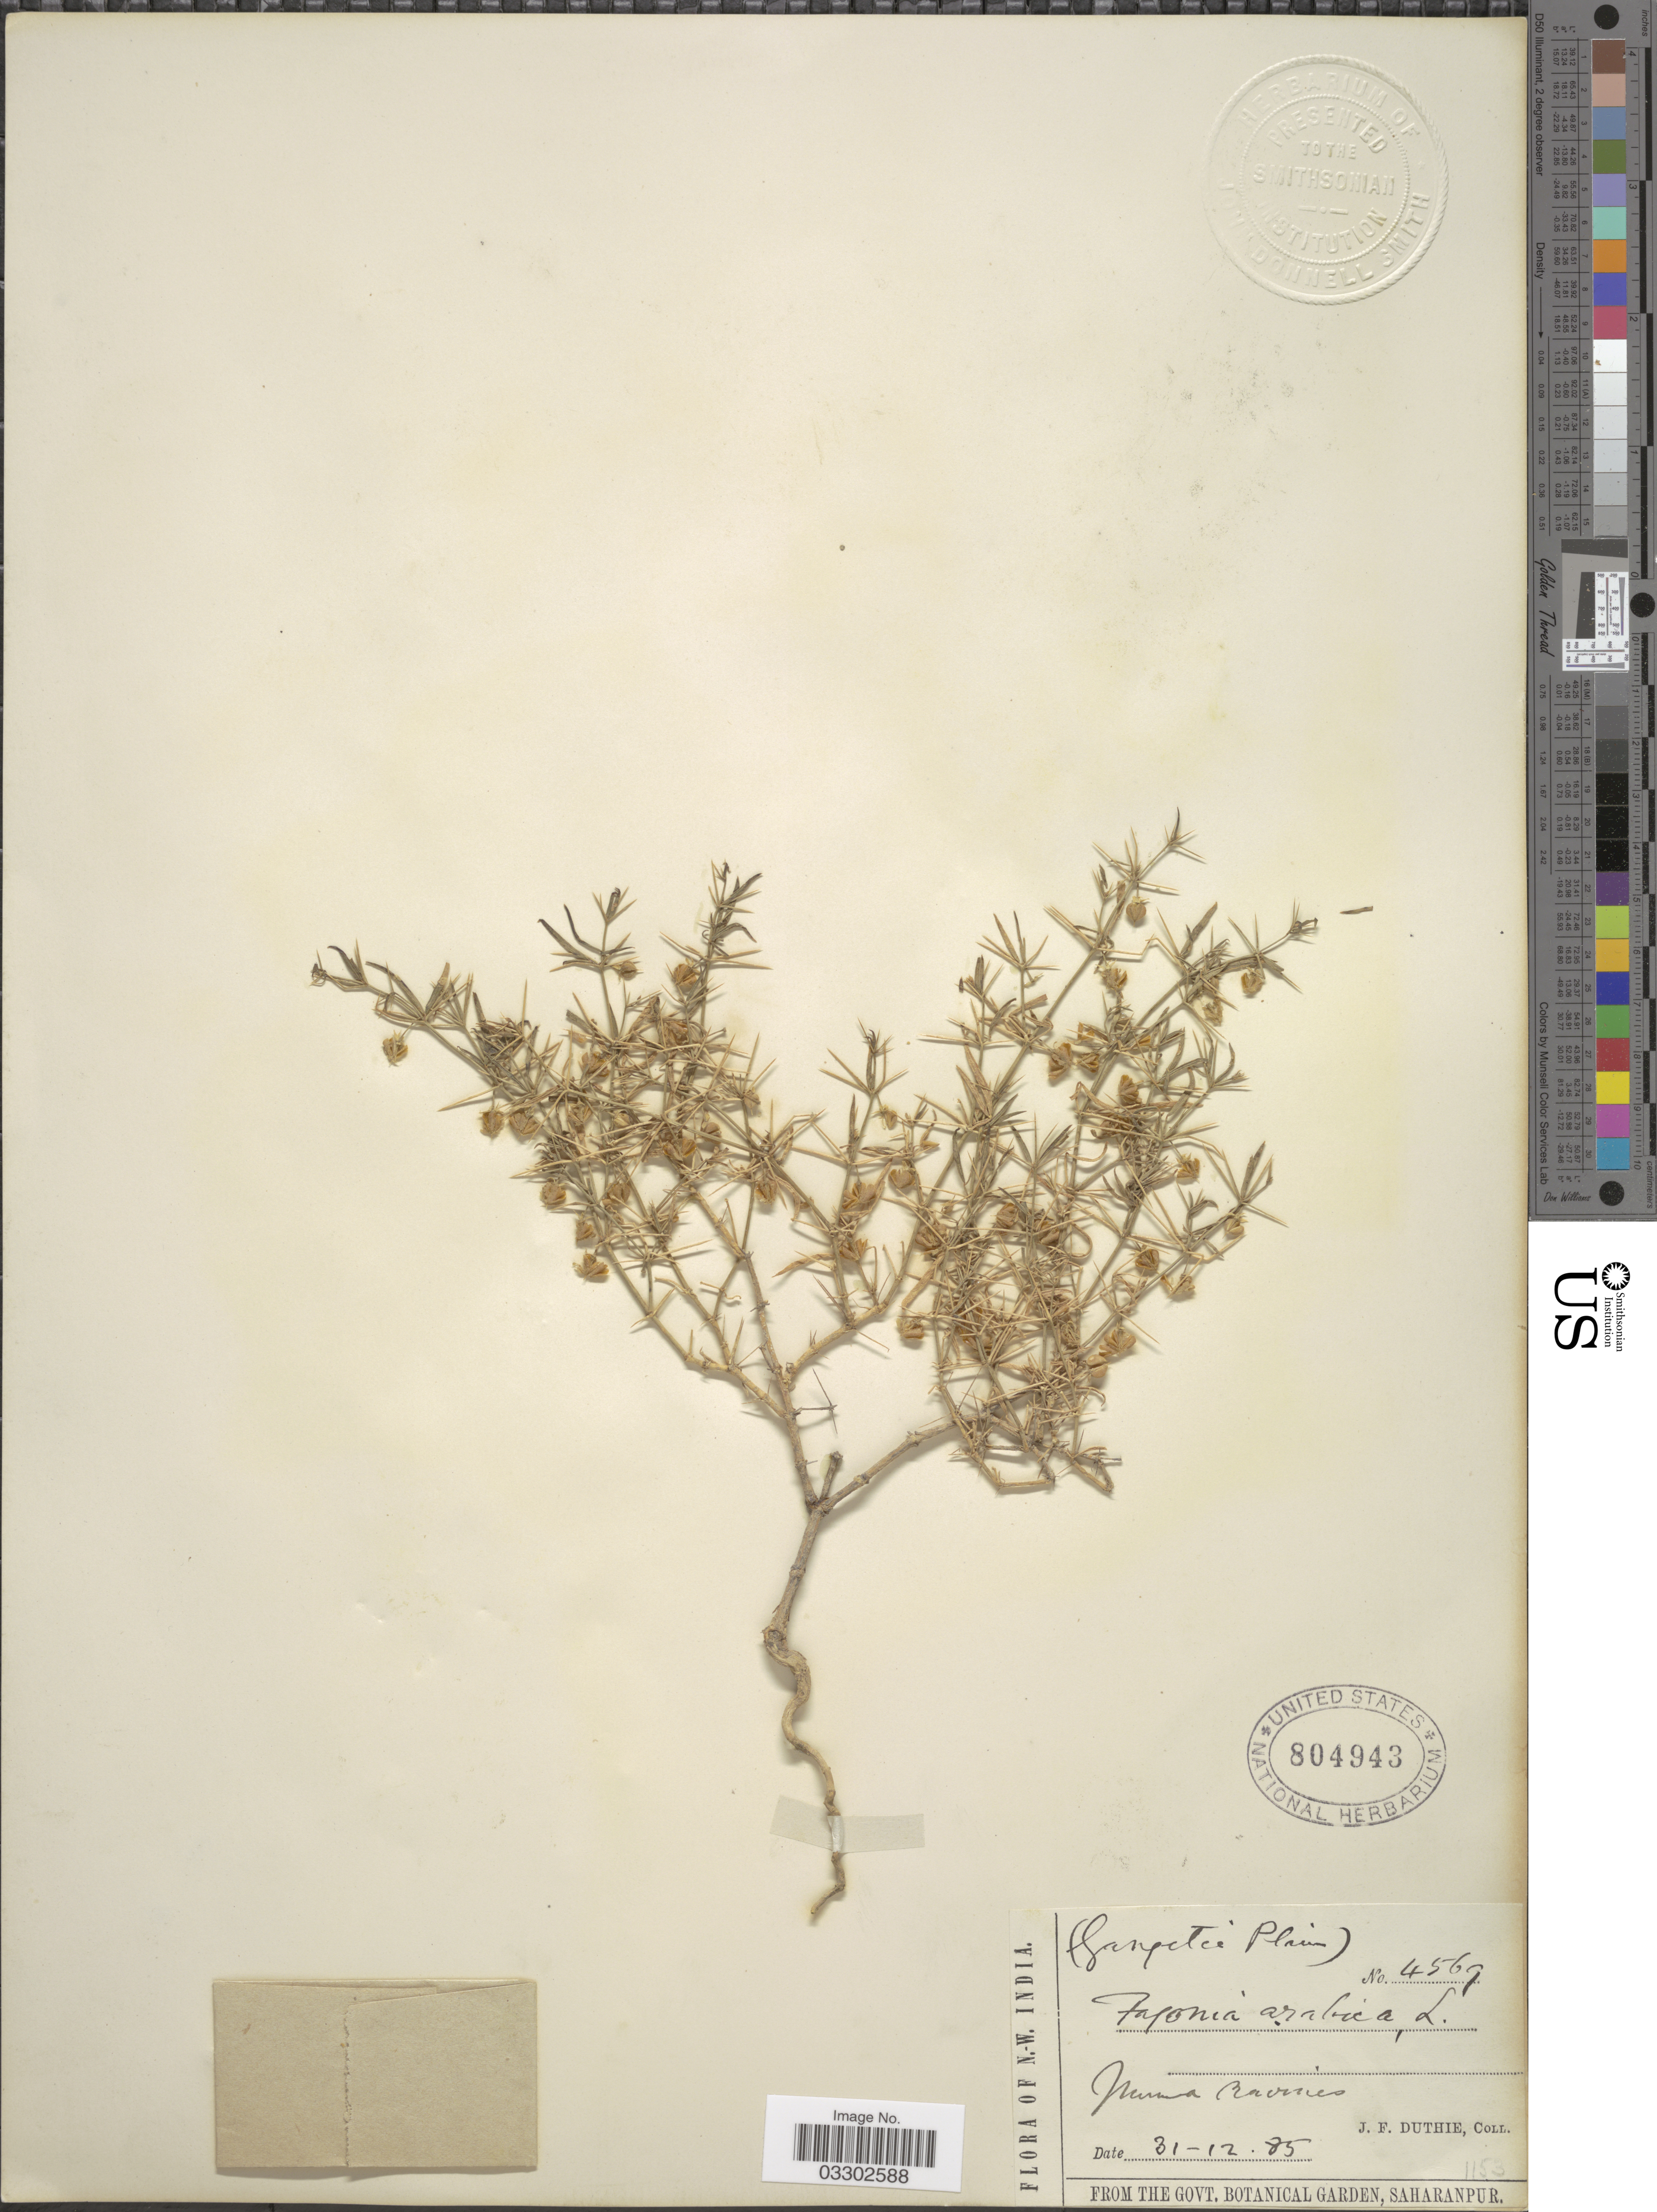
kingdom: Plantae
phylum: Tracheophyta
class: Magnoliopsida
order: Zygophyllales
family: Zygophyllaceae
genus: Fagonia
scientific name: Fagonia arabica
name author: L.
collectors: J. F. Duthie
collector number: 1153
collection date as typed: Transcribed d/m/y: 31/12/85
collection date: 1885-12-31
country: Myanmar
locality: N.W. India. Burma. Ravines.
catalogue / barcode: US 804943